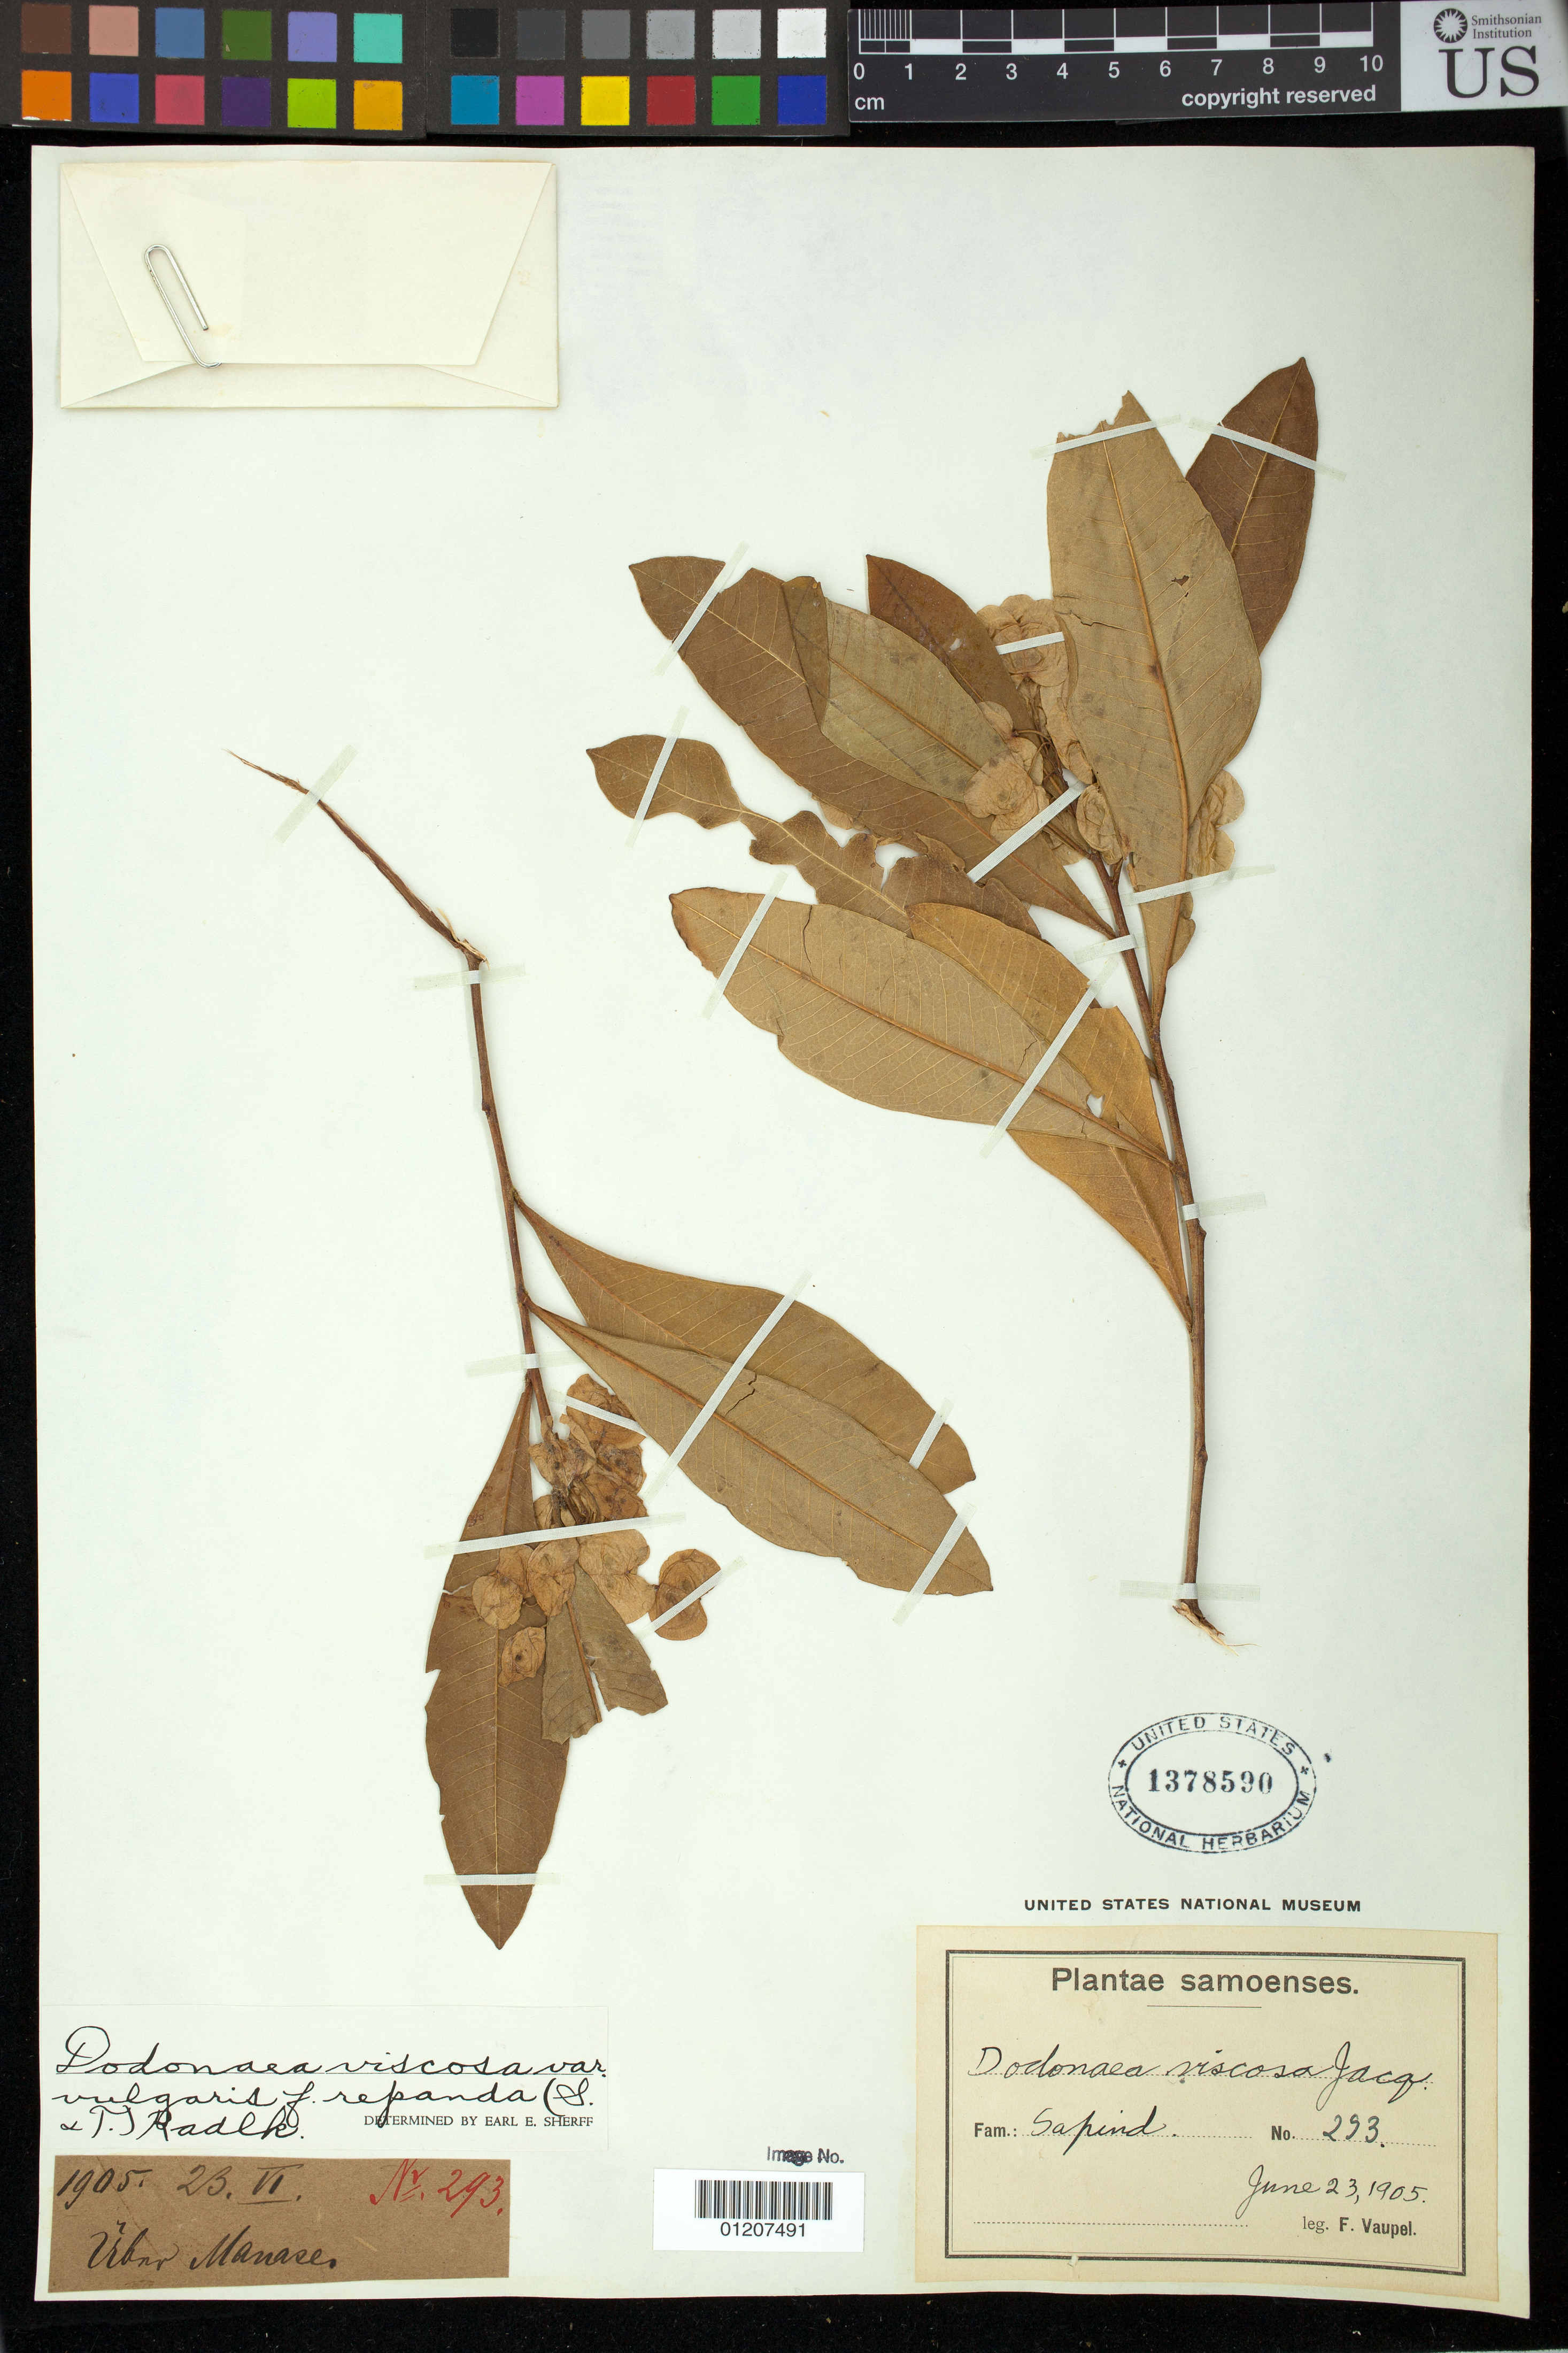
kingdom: Plantae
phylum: Tracheophyta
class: Magnoliopsida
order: Sapindales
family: Sapindaceae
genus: Dodonaea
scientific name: Dodonaea viscosa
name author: Jacq.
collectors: Vaupel, --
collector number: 293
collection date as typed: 23 Jun 1905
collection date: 1905-06-23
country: Samoa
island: Savai'i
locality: Manase (Savai'i) [sic]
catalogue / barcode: US 1378590